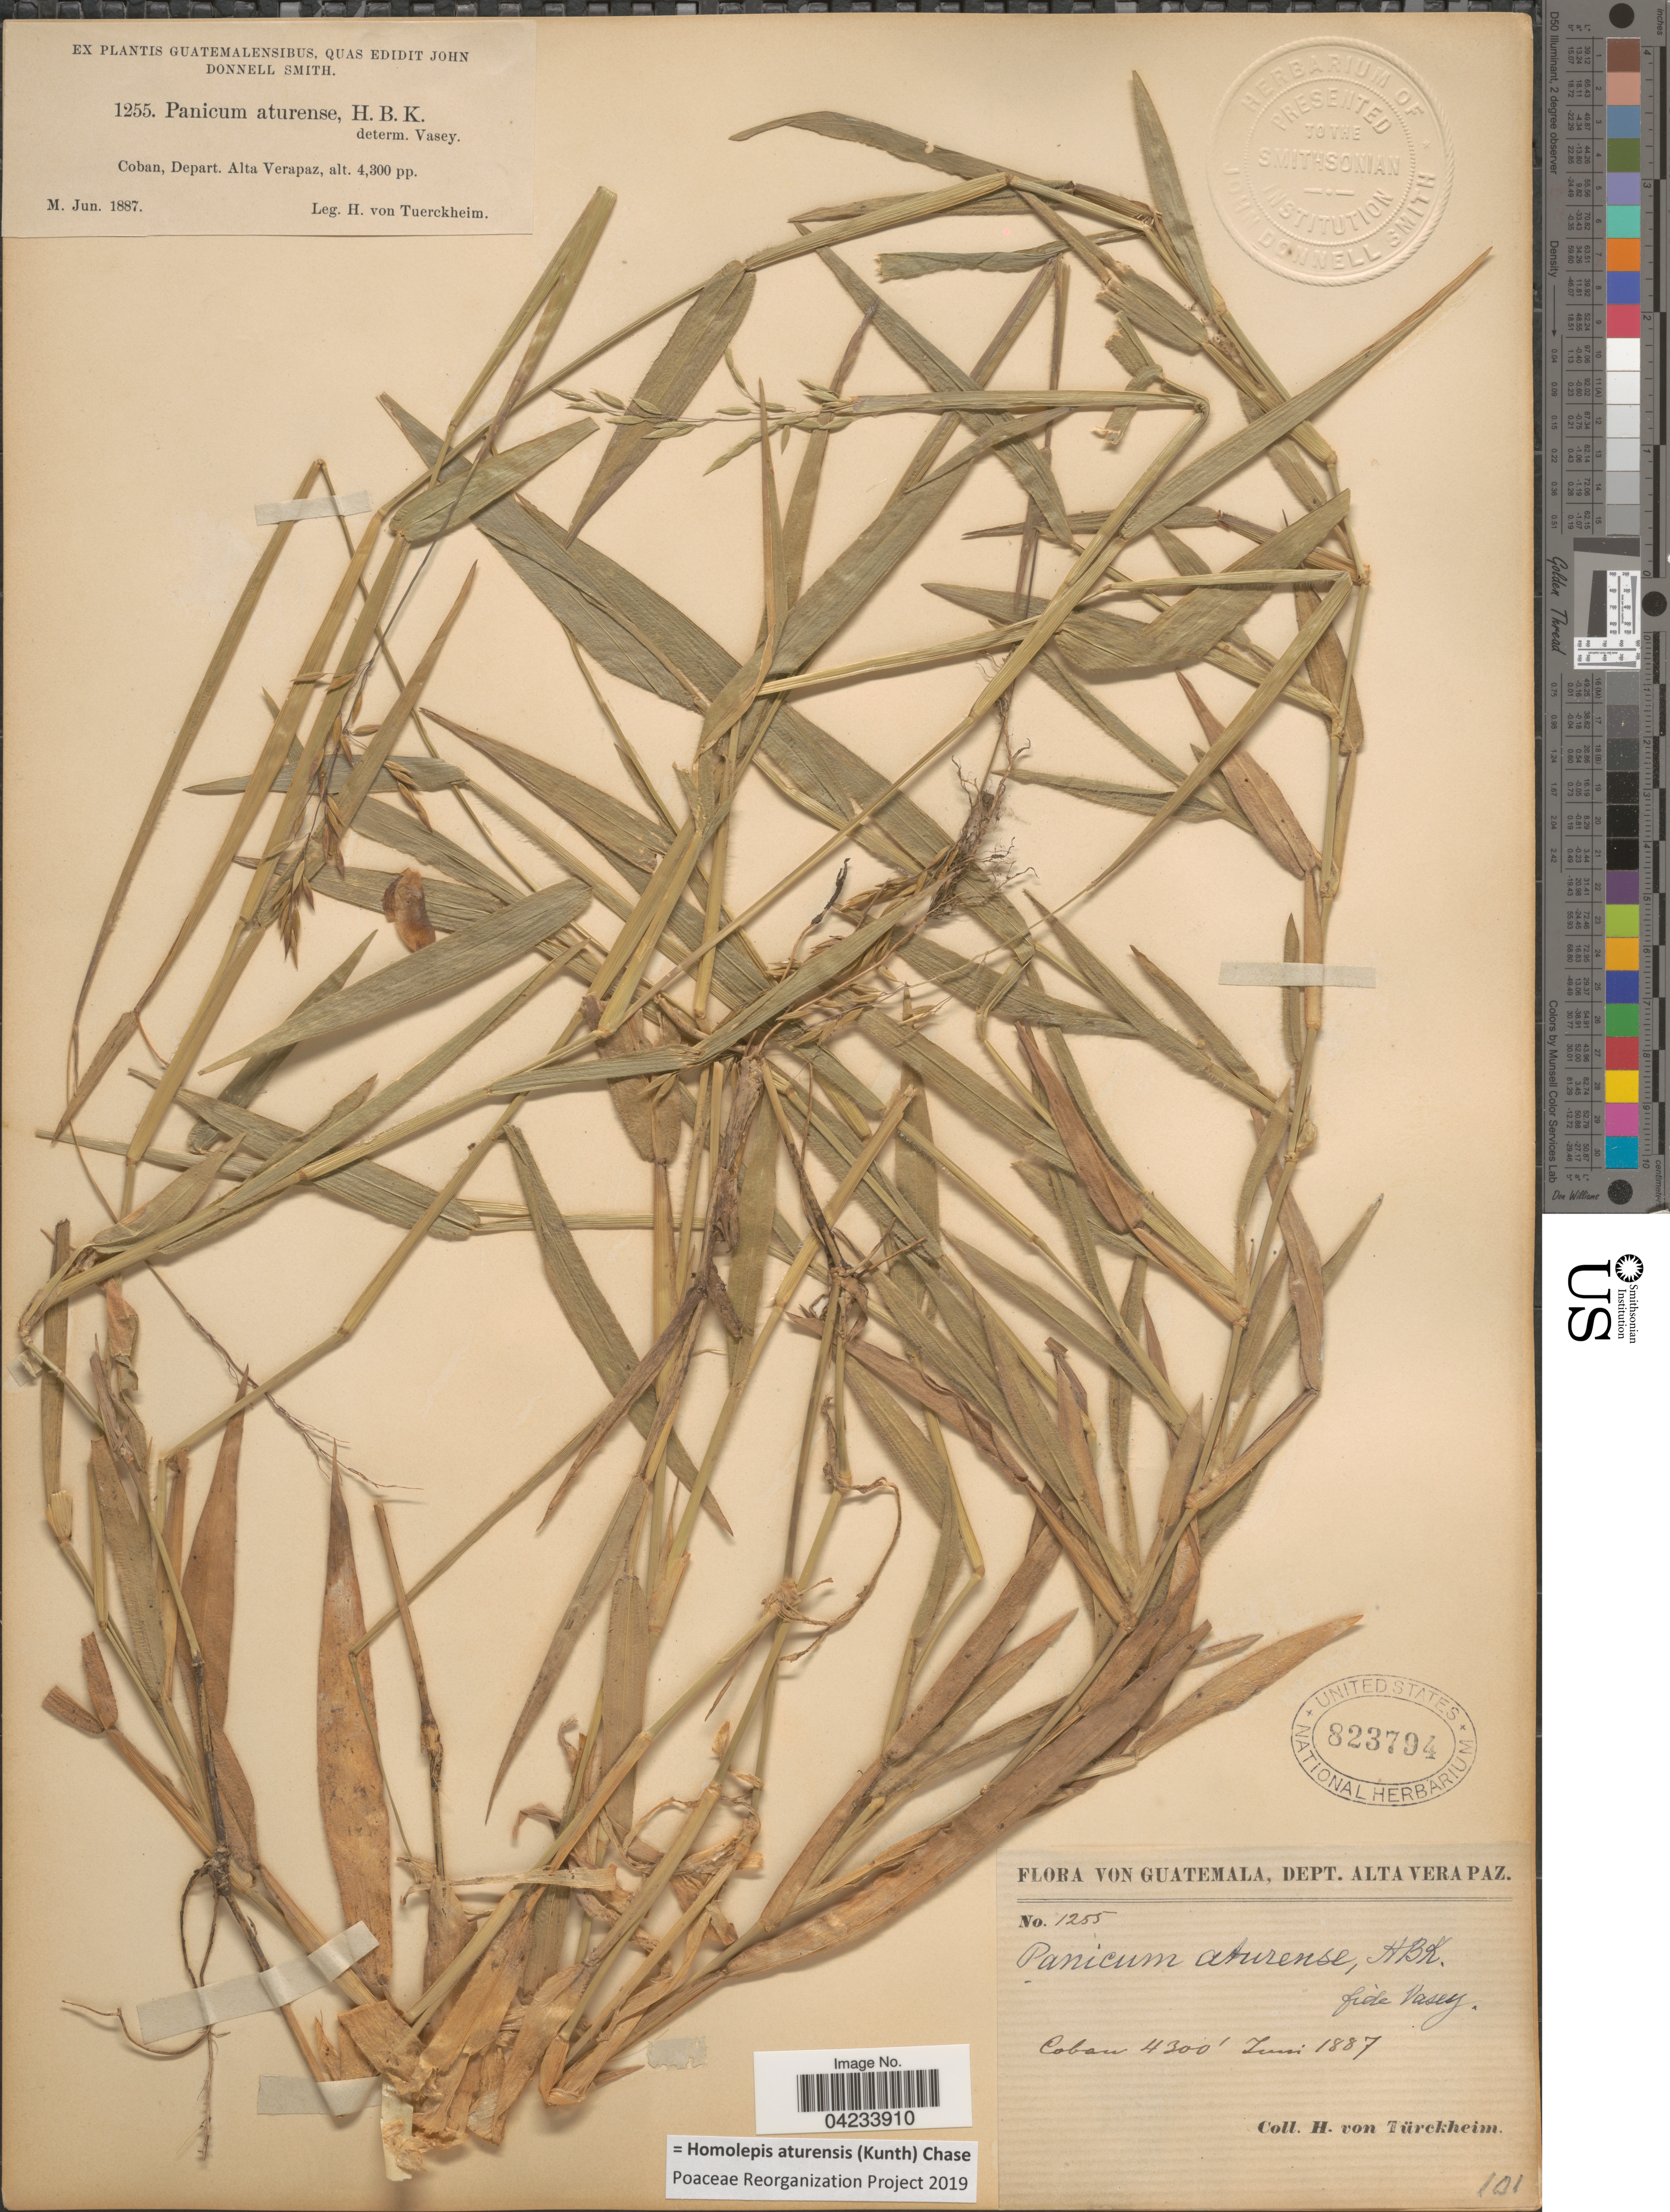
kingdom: Plantae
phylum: Tracheophyta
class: Liliopsida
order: Poales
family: Poaceae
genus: Homolepis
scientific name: Homolepis aturensis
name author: (Kunth) Chase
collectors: H. von Türckheim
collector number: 1255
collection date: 1887-06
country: Guatemala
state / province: Alta Verapaz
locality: Dept. Alta Verapaz. Coban.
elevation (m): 1311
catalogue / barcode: US 823794